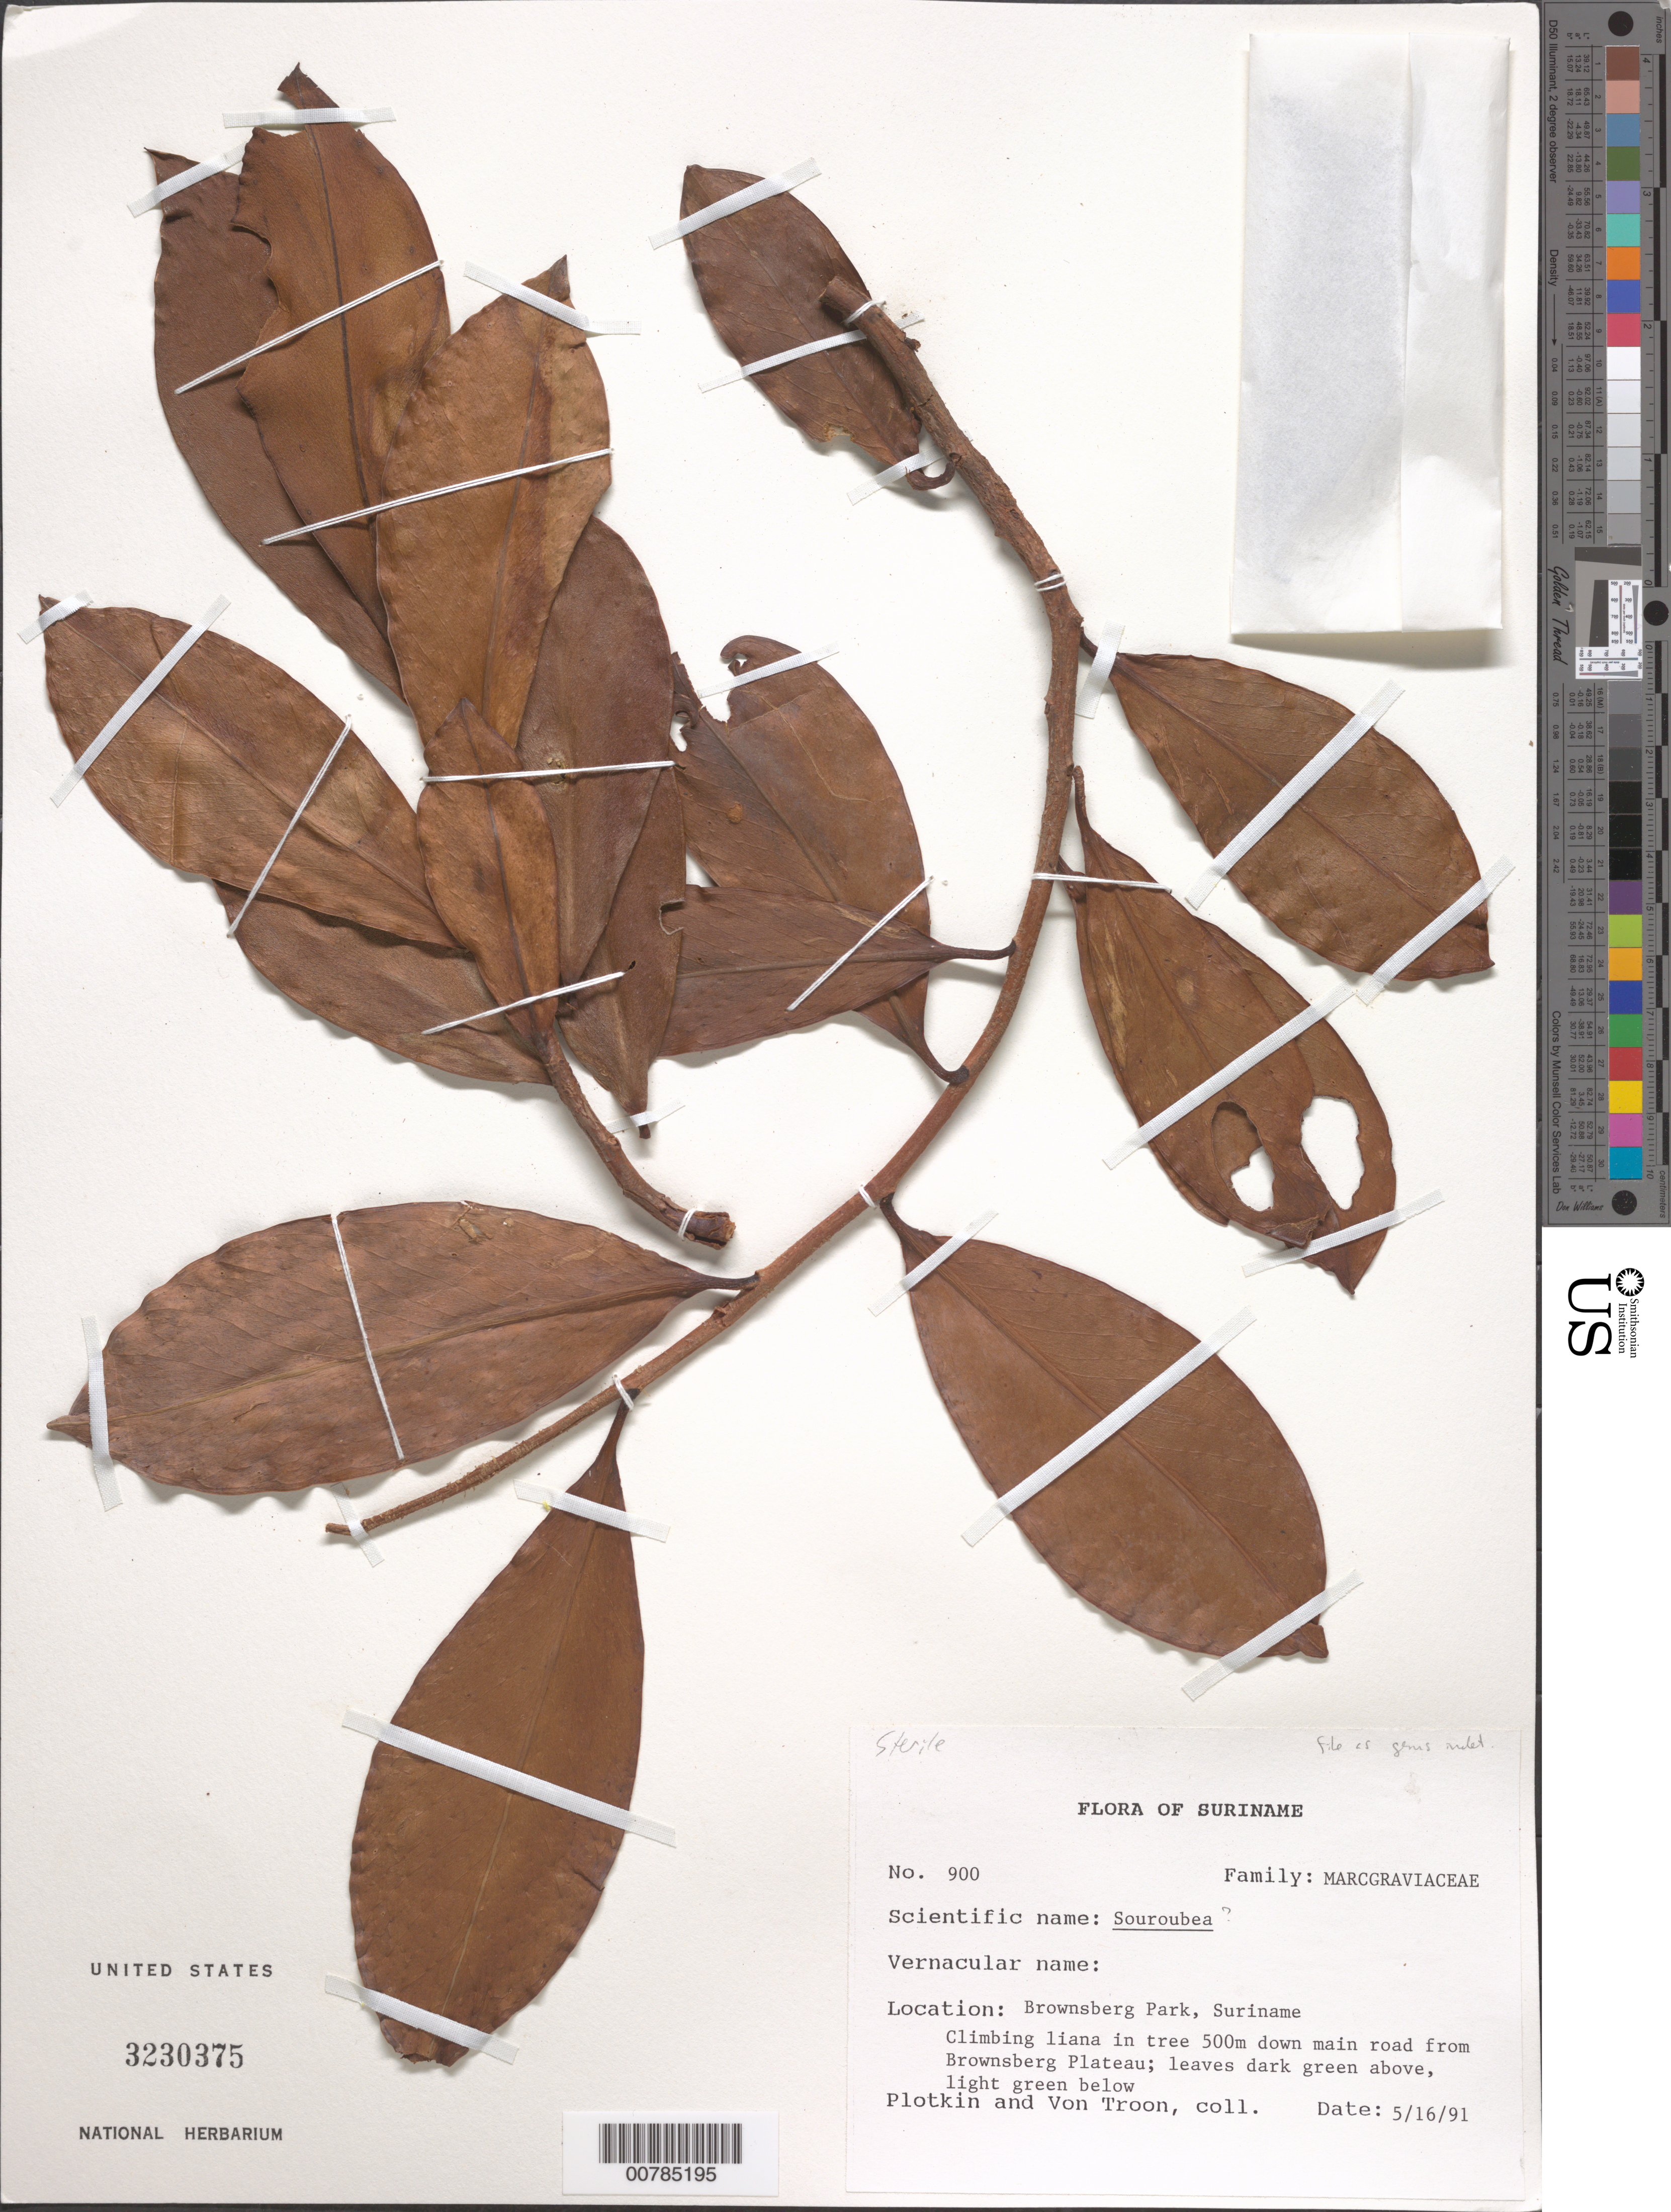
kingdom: Plantae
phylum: Tracheophyta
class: Magnoliopsida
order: Ericales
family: Marcgraviaceae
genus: Souroubea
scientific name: Souroubea sp.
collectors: M. Plotkin & F. Troon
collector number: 900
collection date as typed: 16-May-91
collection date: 1991-05-16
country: Suriname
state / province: Brokopondo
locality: Brownsberg Park, Brownsberg Plateau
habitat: In tree along road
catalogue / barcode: US 3230375